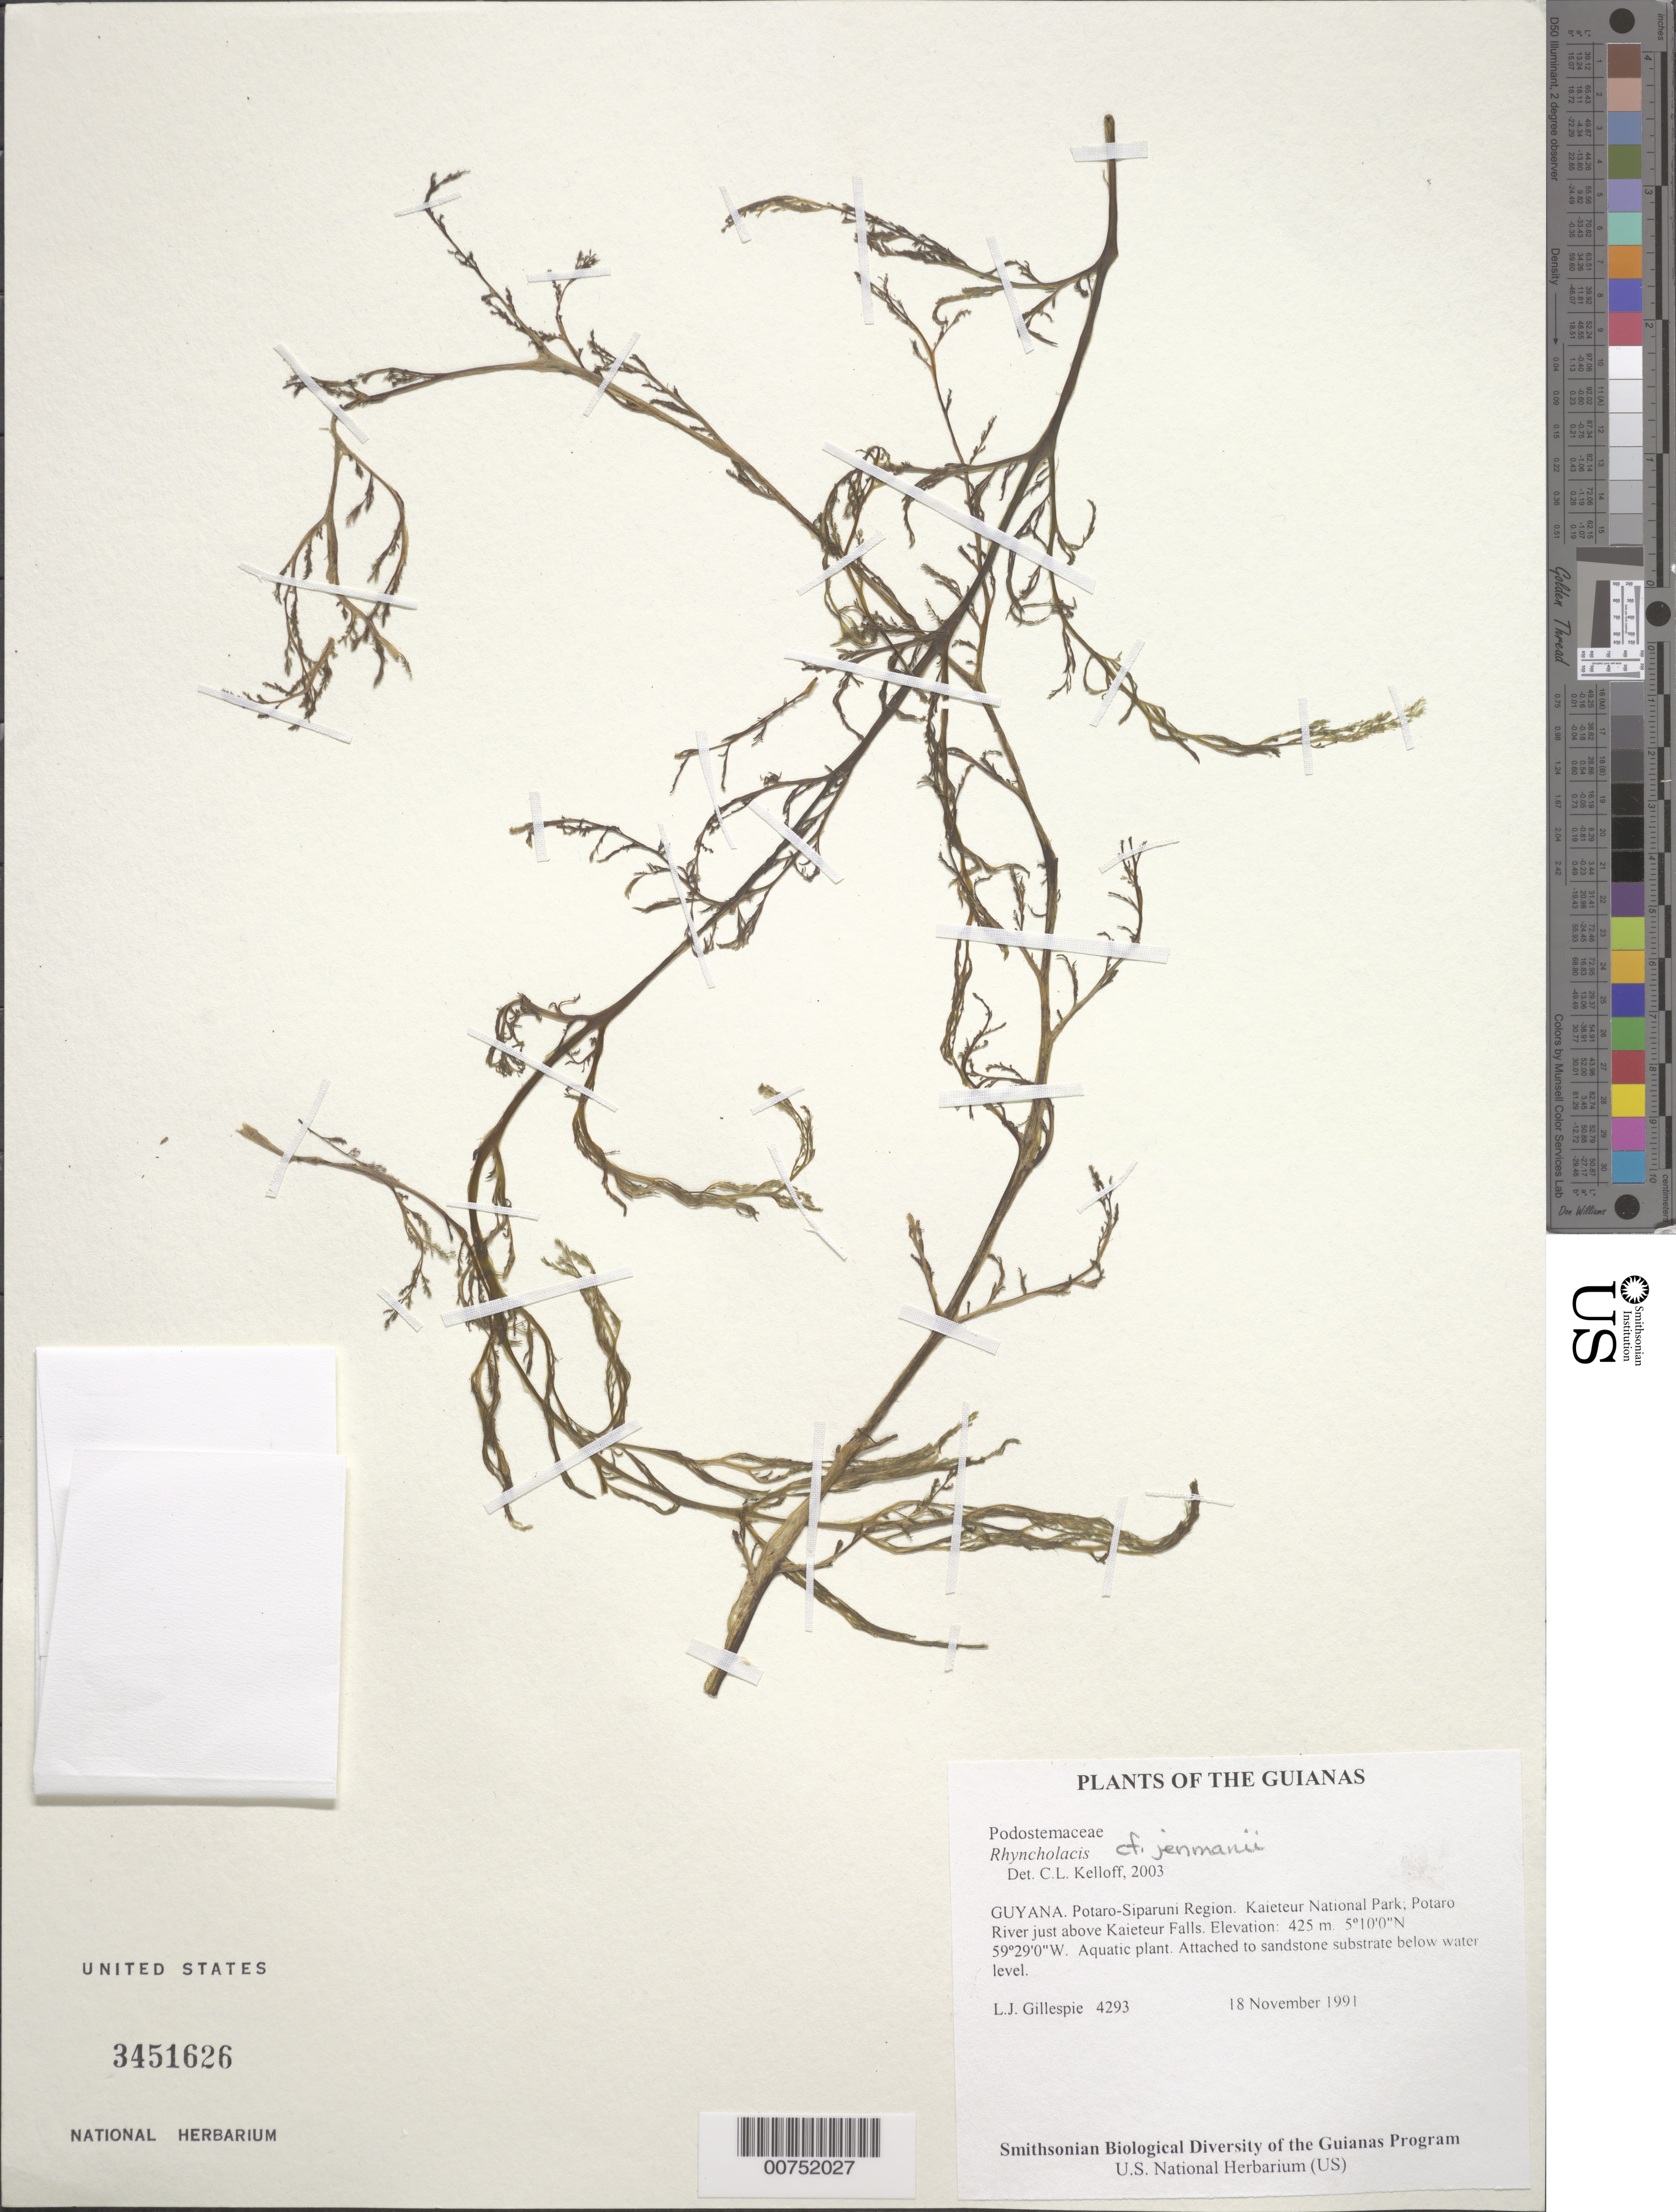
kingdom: Plantae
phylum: Tracheophyta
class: Magnoliopsida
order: Malpighiales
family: Podostemaceae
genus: Rhyncholacis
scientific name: Rhyncholacis jenmanii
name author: Engl.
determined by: Kelloff, Carol L., (US), Smithsonian Institution - National Museum of Natural History (UNITED STATES)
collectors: L. J. Gillespie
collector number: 4293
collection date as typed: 18 November 1991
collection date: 1991-11-18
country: Guyana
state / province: Potaro-Siparuni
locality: Kaieteur National Park; Potaro River just above Kaieteur Falls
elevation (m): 425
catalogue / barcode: US 3451626